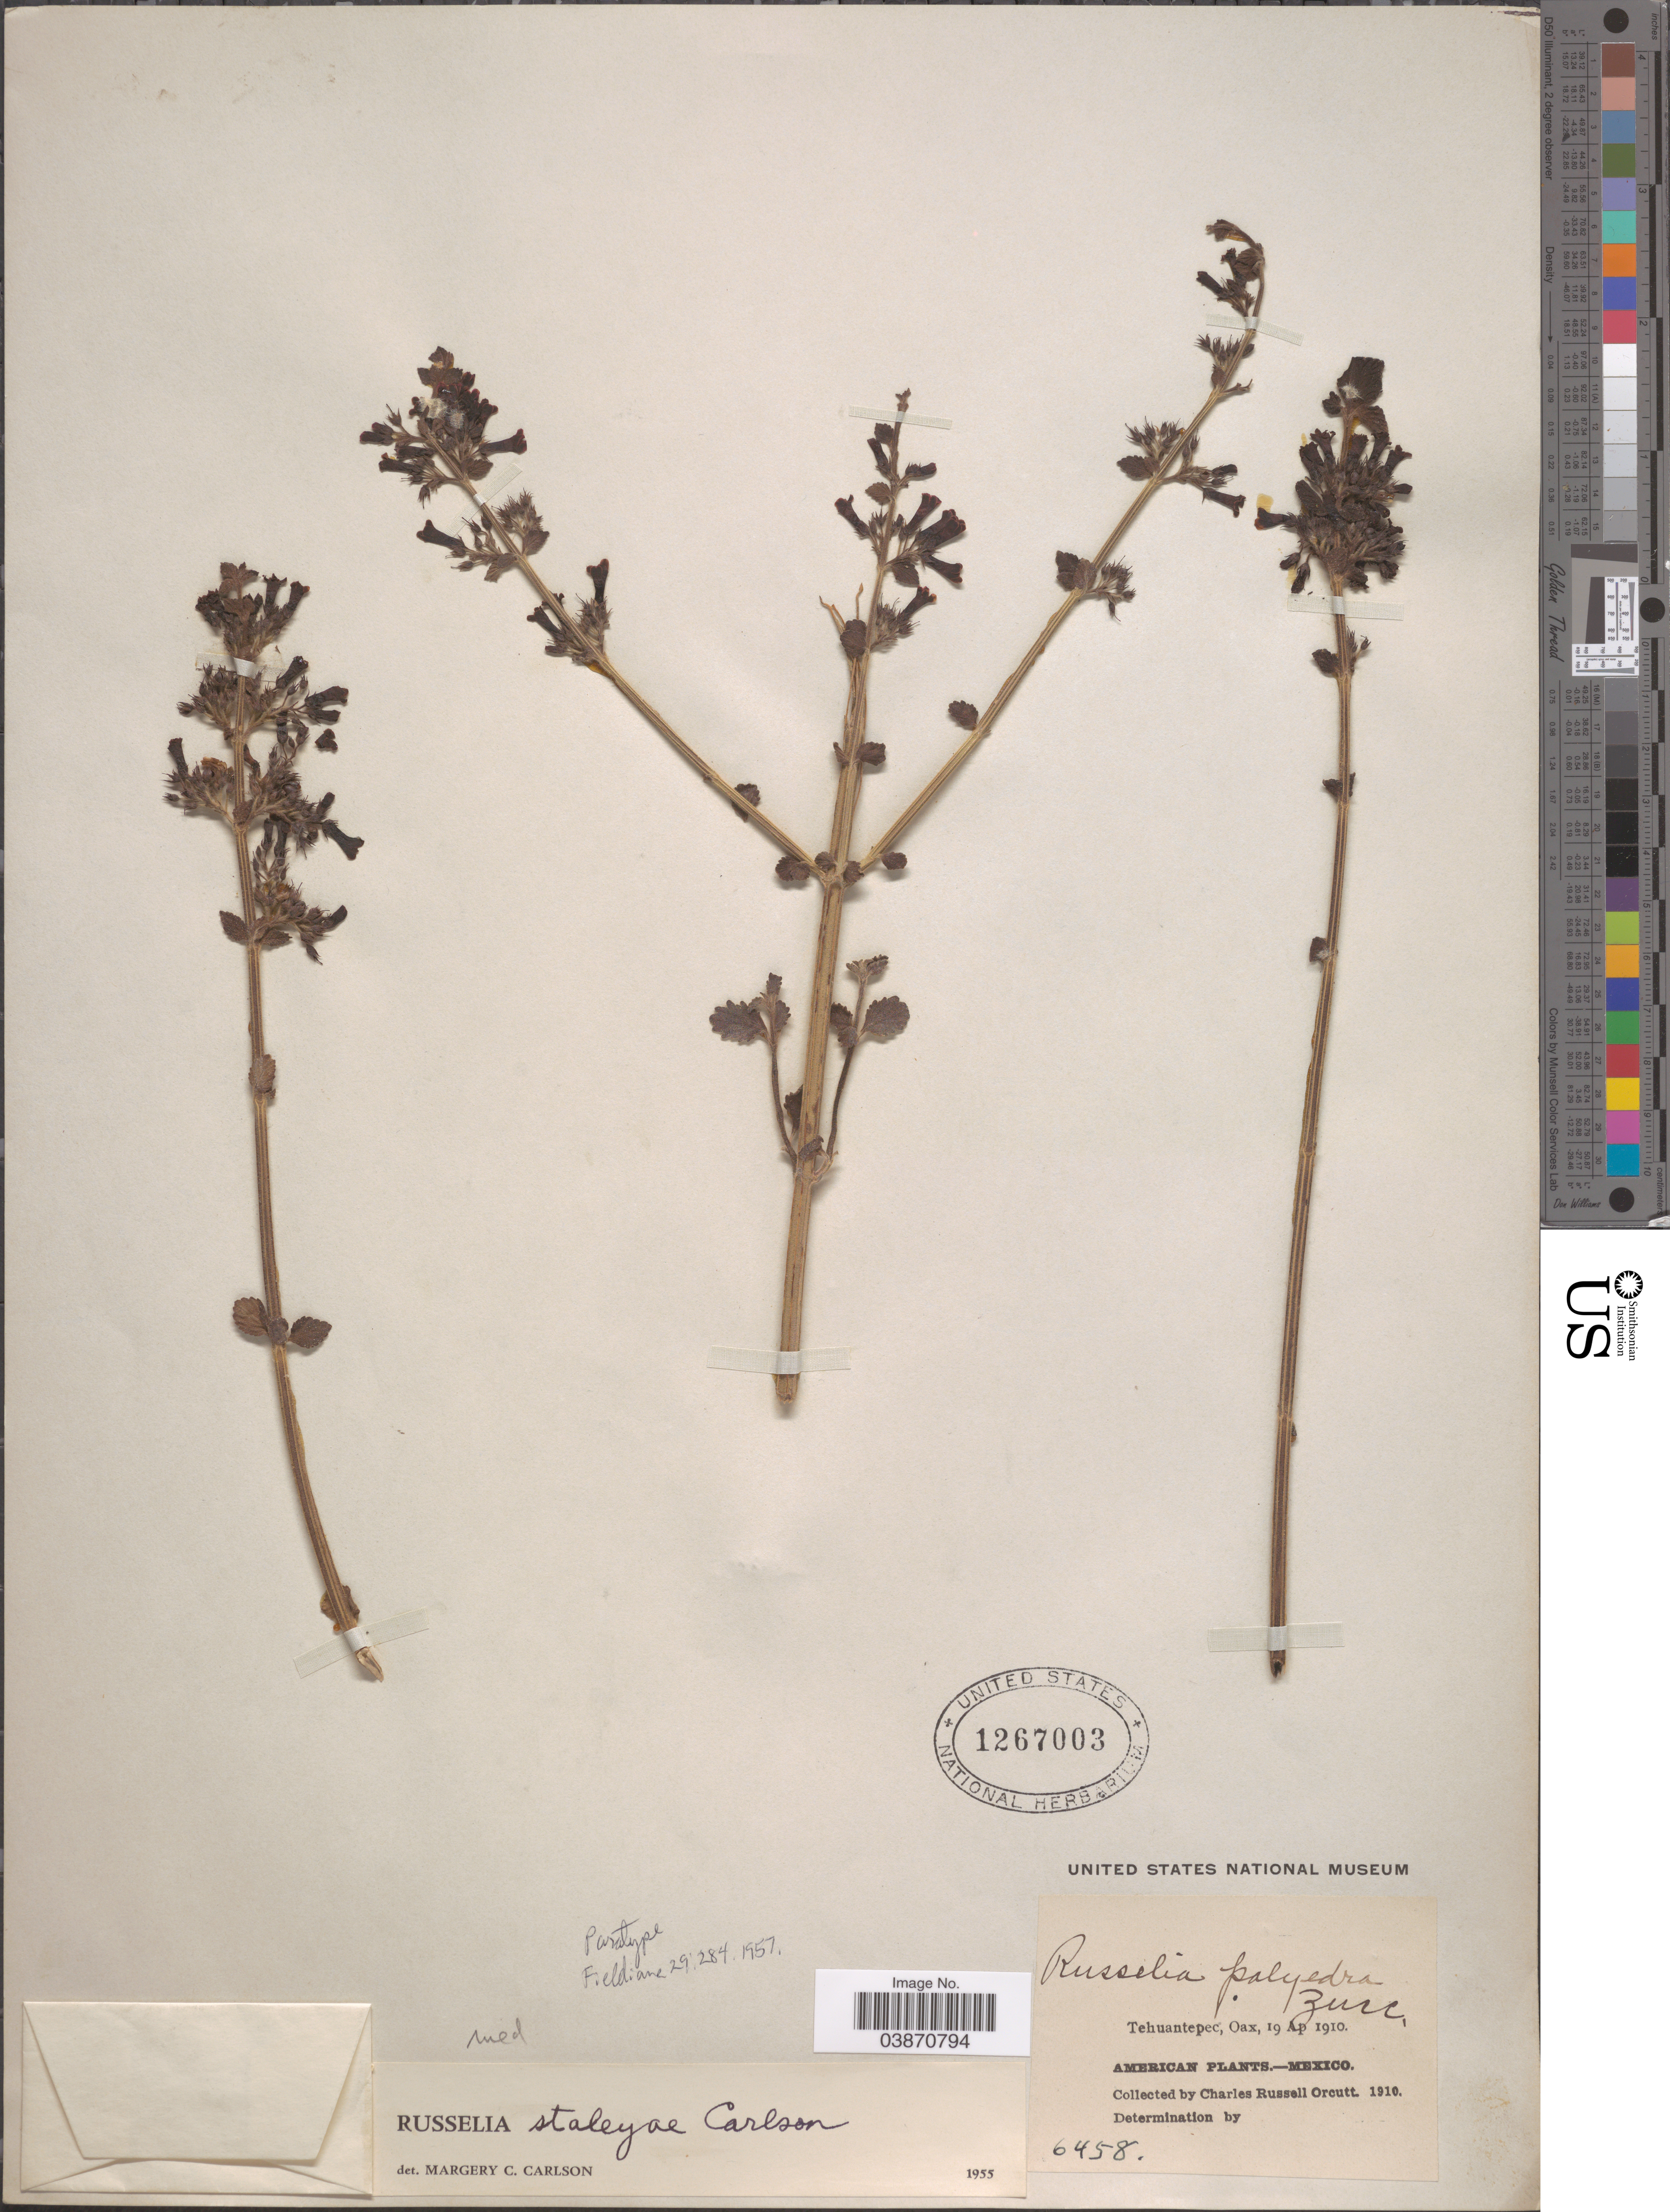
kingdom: Plantae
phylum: Tracheophyta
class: Magnoliopsida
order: Lamiales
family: Plantaginaceae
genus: Russelia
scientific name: Russelia staleyae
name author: Carlson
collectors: C. R. Orcutt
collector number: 6458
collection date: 1910-04-19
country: Mexico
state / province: Oaxaca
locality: Tehuantepec. American.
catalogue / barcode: US 1267003